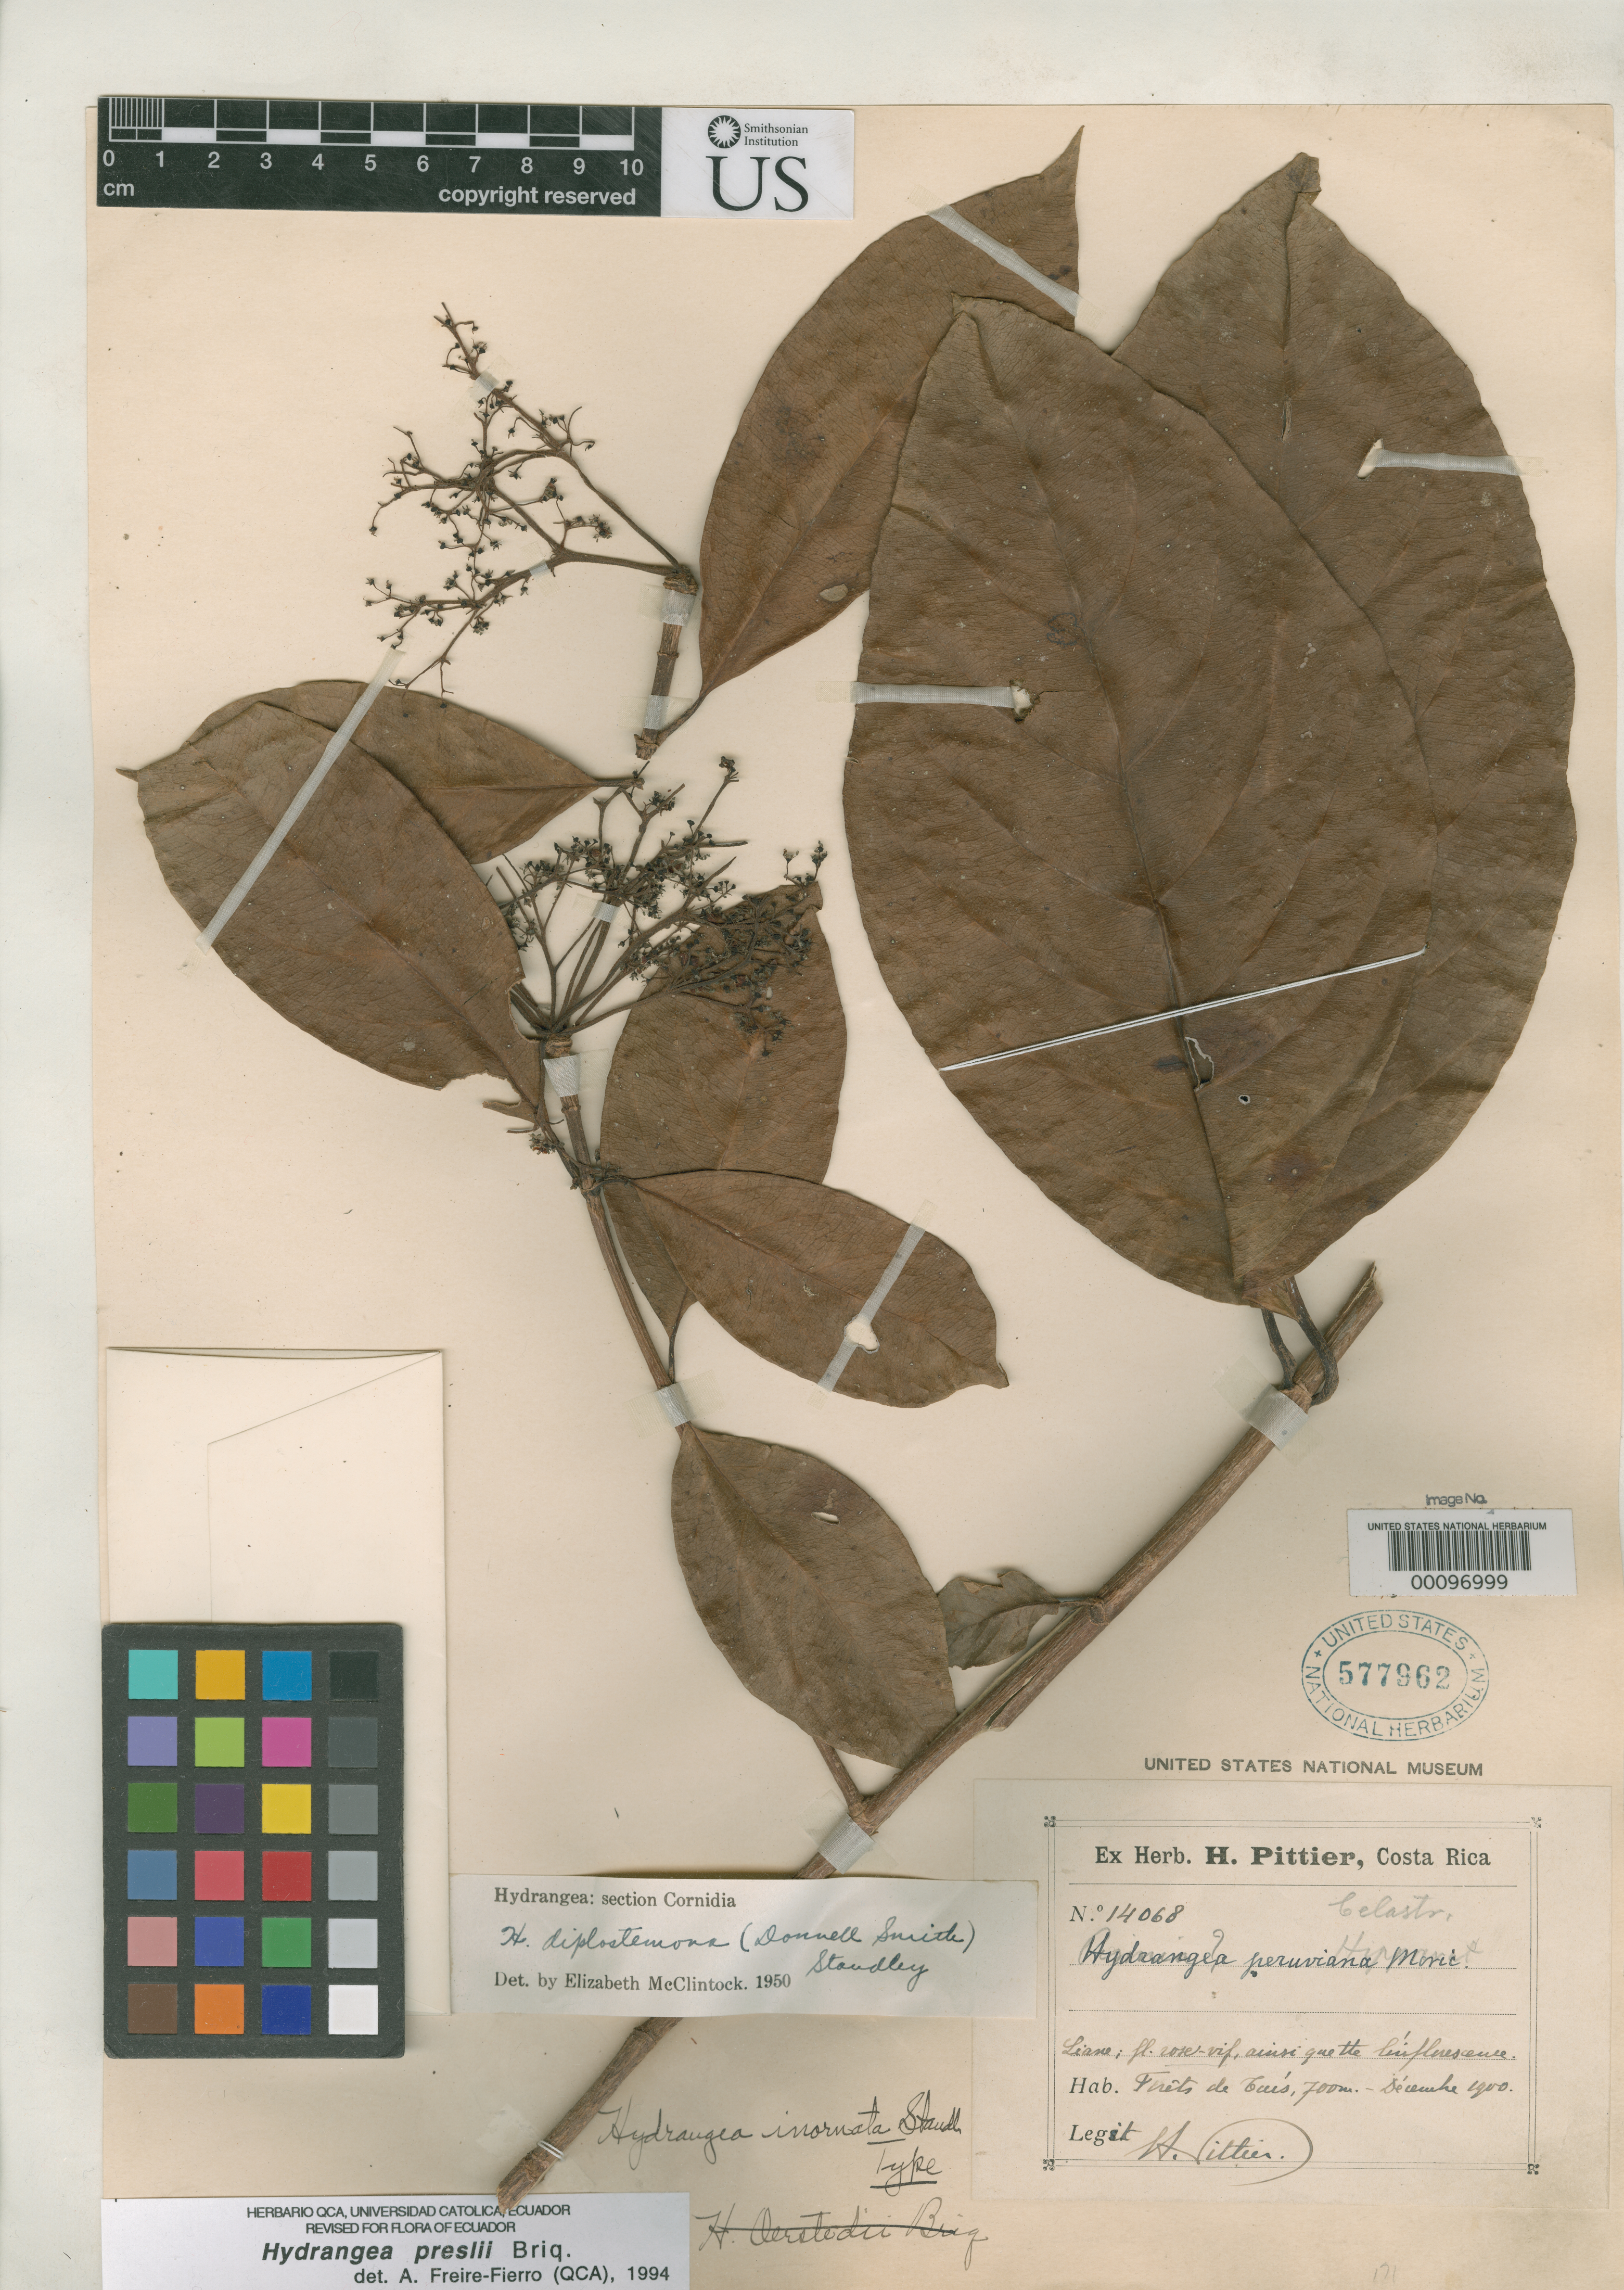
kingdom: Plantae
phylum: Tracheophyta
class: Magnoliopsida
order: Cornales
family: Hydrangeaceae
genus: Hydrangea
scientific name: Hydrangea inornata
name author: Standl.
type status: Holotype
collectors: H. F. Pittier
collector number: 14068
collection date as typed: Dec 1900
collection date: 1900-12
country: Costa Rica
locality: Tuis, Atlantic slope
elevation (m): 700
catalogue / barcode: US 577962